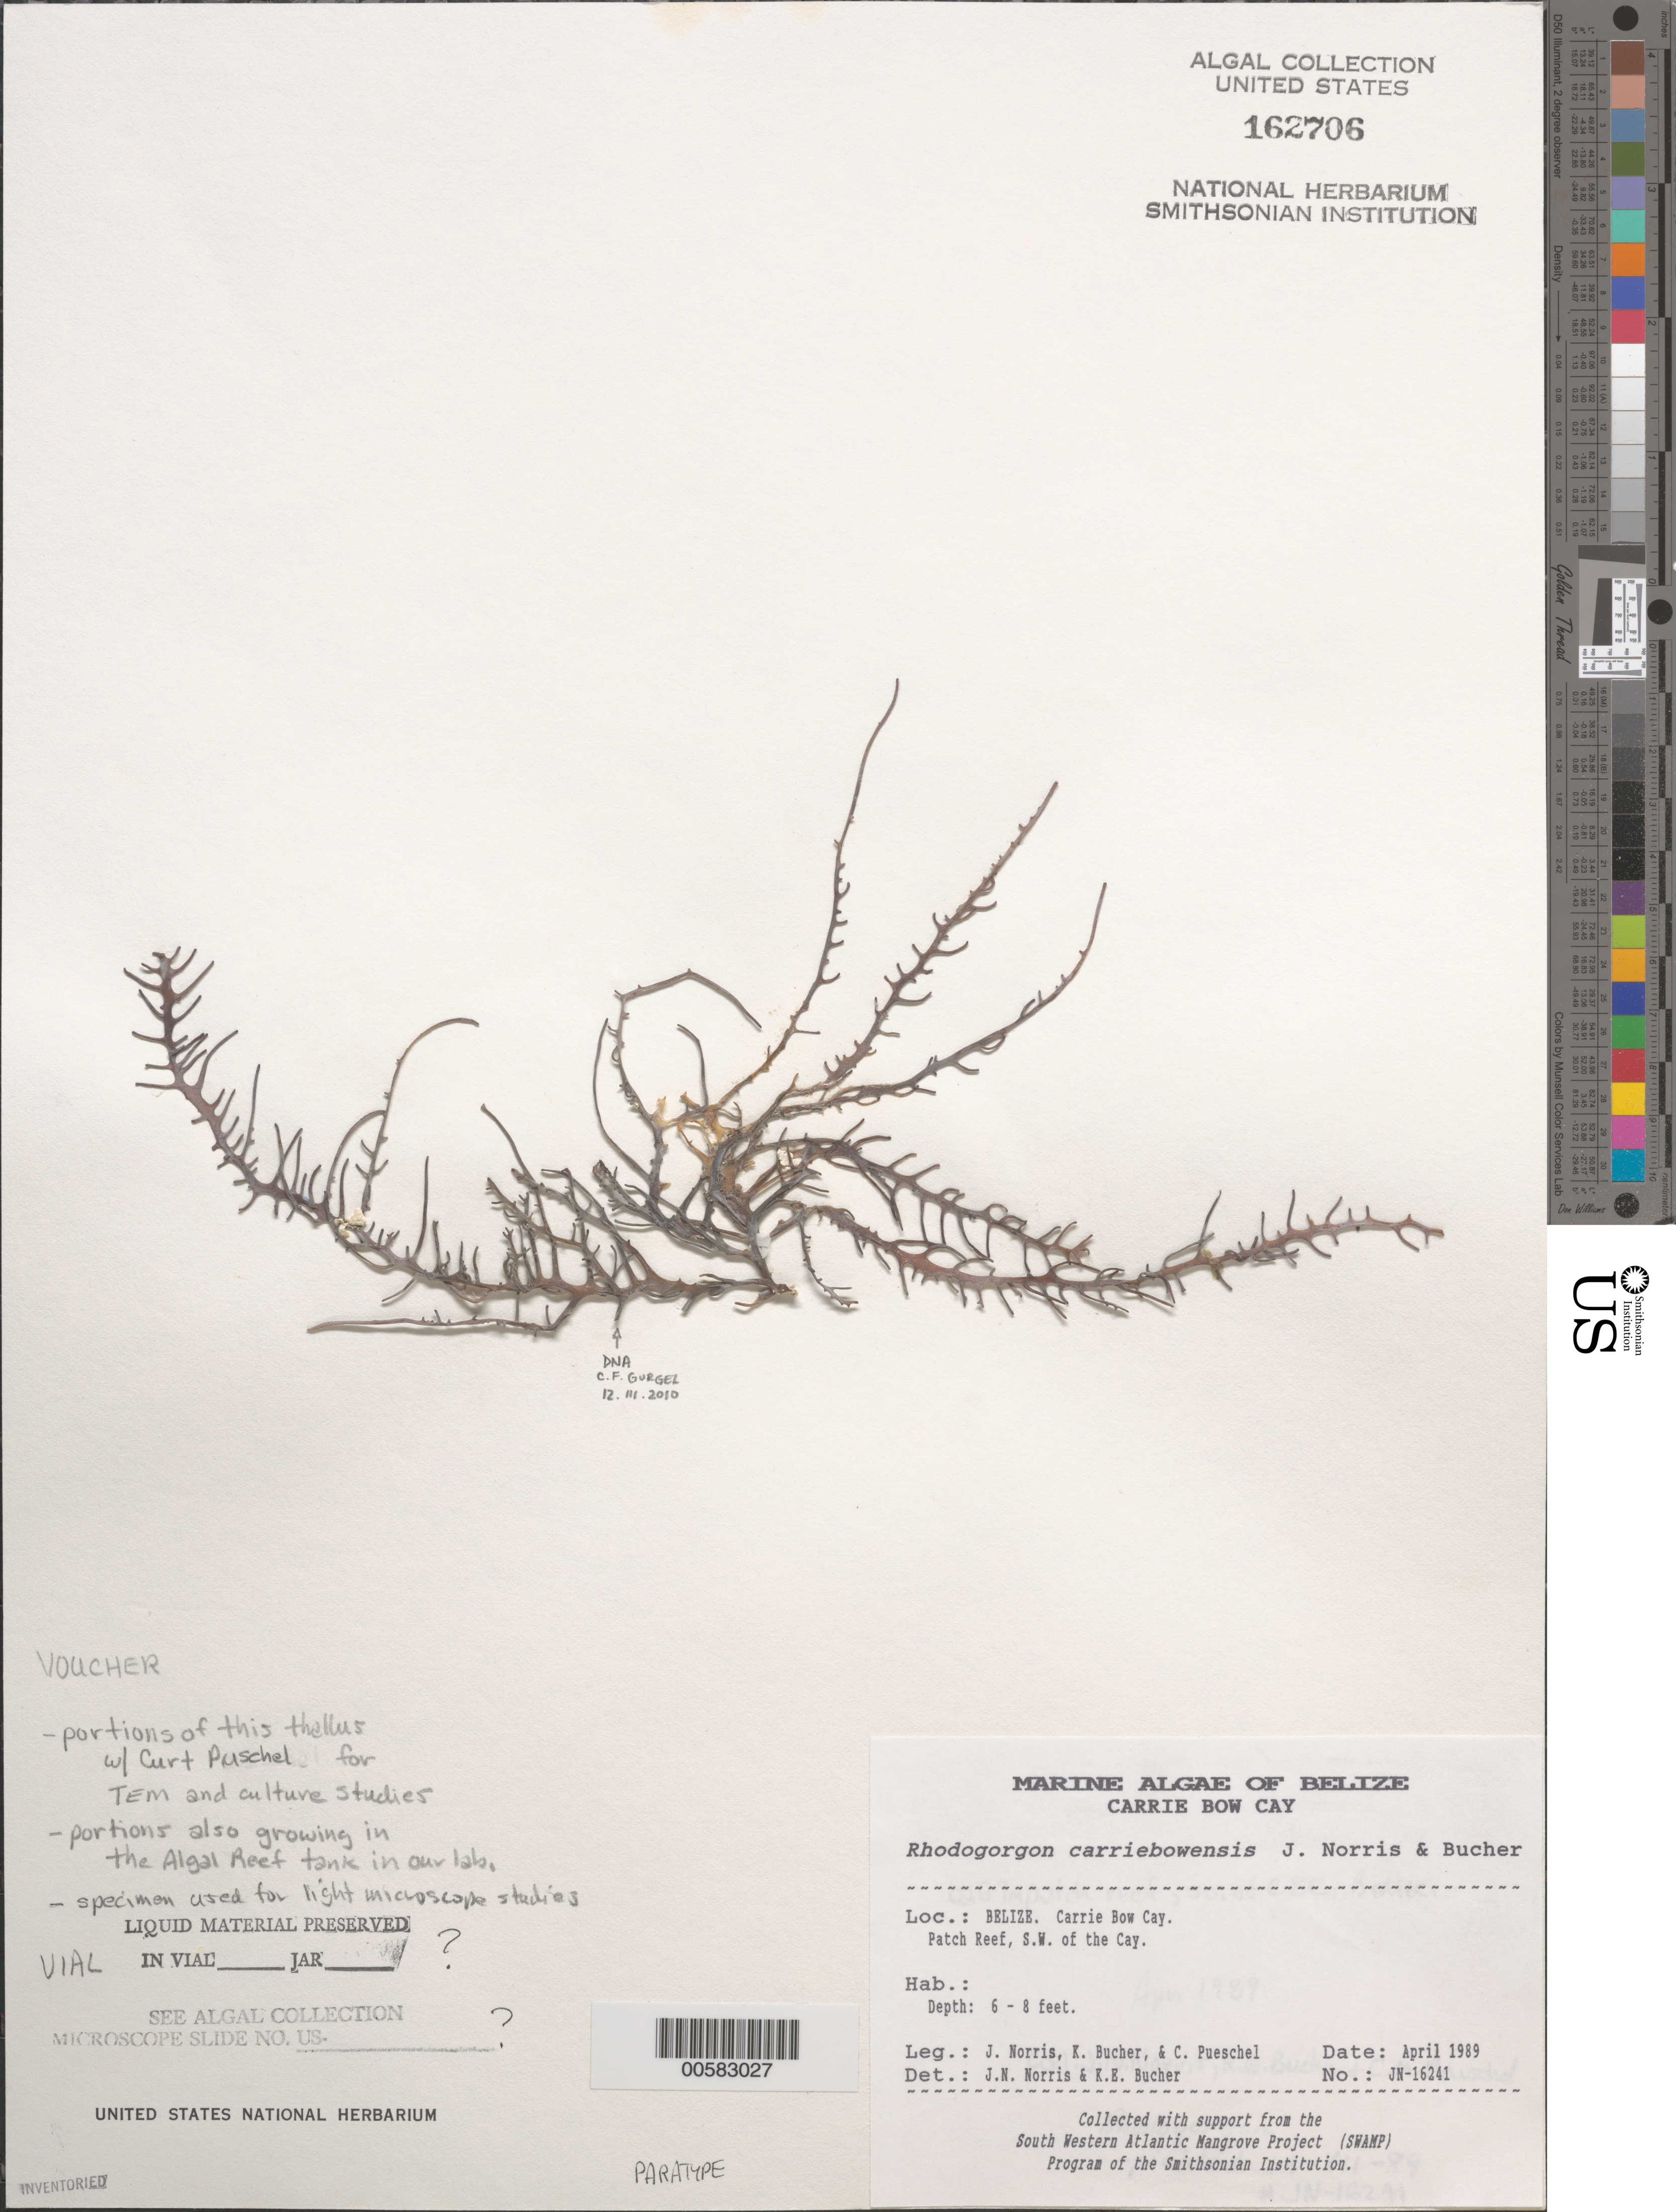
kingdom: Plantae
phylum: Rhodophyta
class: Florideophyceae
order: Rhodogorgonales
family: Rhodogorgonaceae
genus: Rhodogorgon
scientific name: Rhodogorgon carriebowensis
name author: J.N. Norris & K.E. Bucher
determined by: Norris, J. N.; Bucher, K. E.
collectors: J. N. Norris, K. E. Bucher & C. Pueschel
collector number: JN-16241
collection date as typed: Apr 1989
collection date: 1989-04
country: Belize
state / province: Stann Creek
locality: Patch reef southwest of Carrie Bow Cay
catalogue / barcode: US 162706